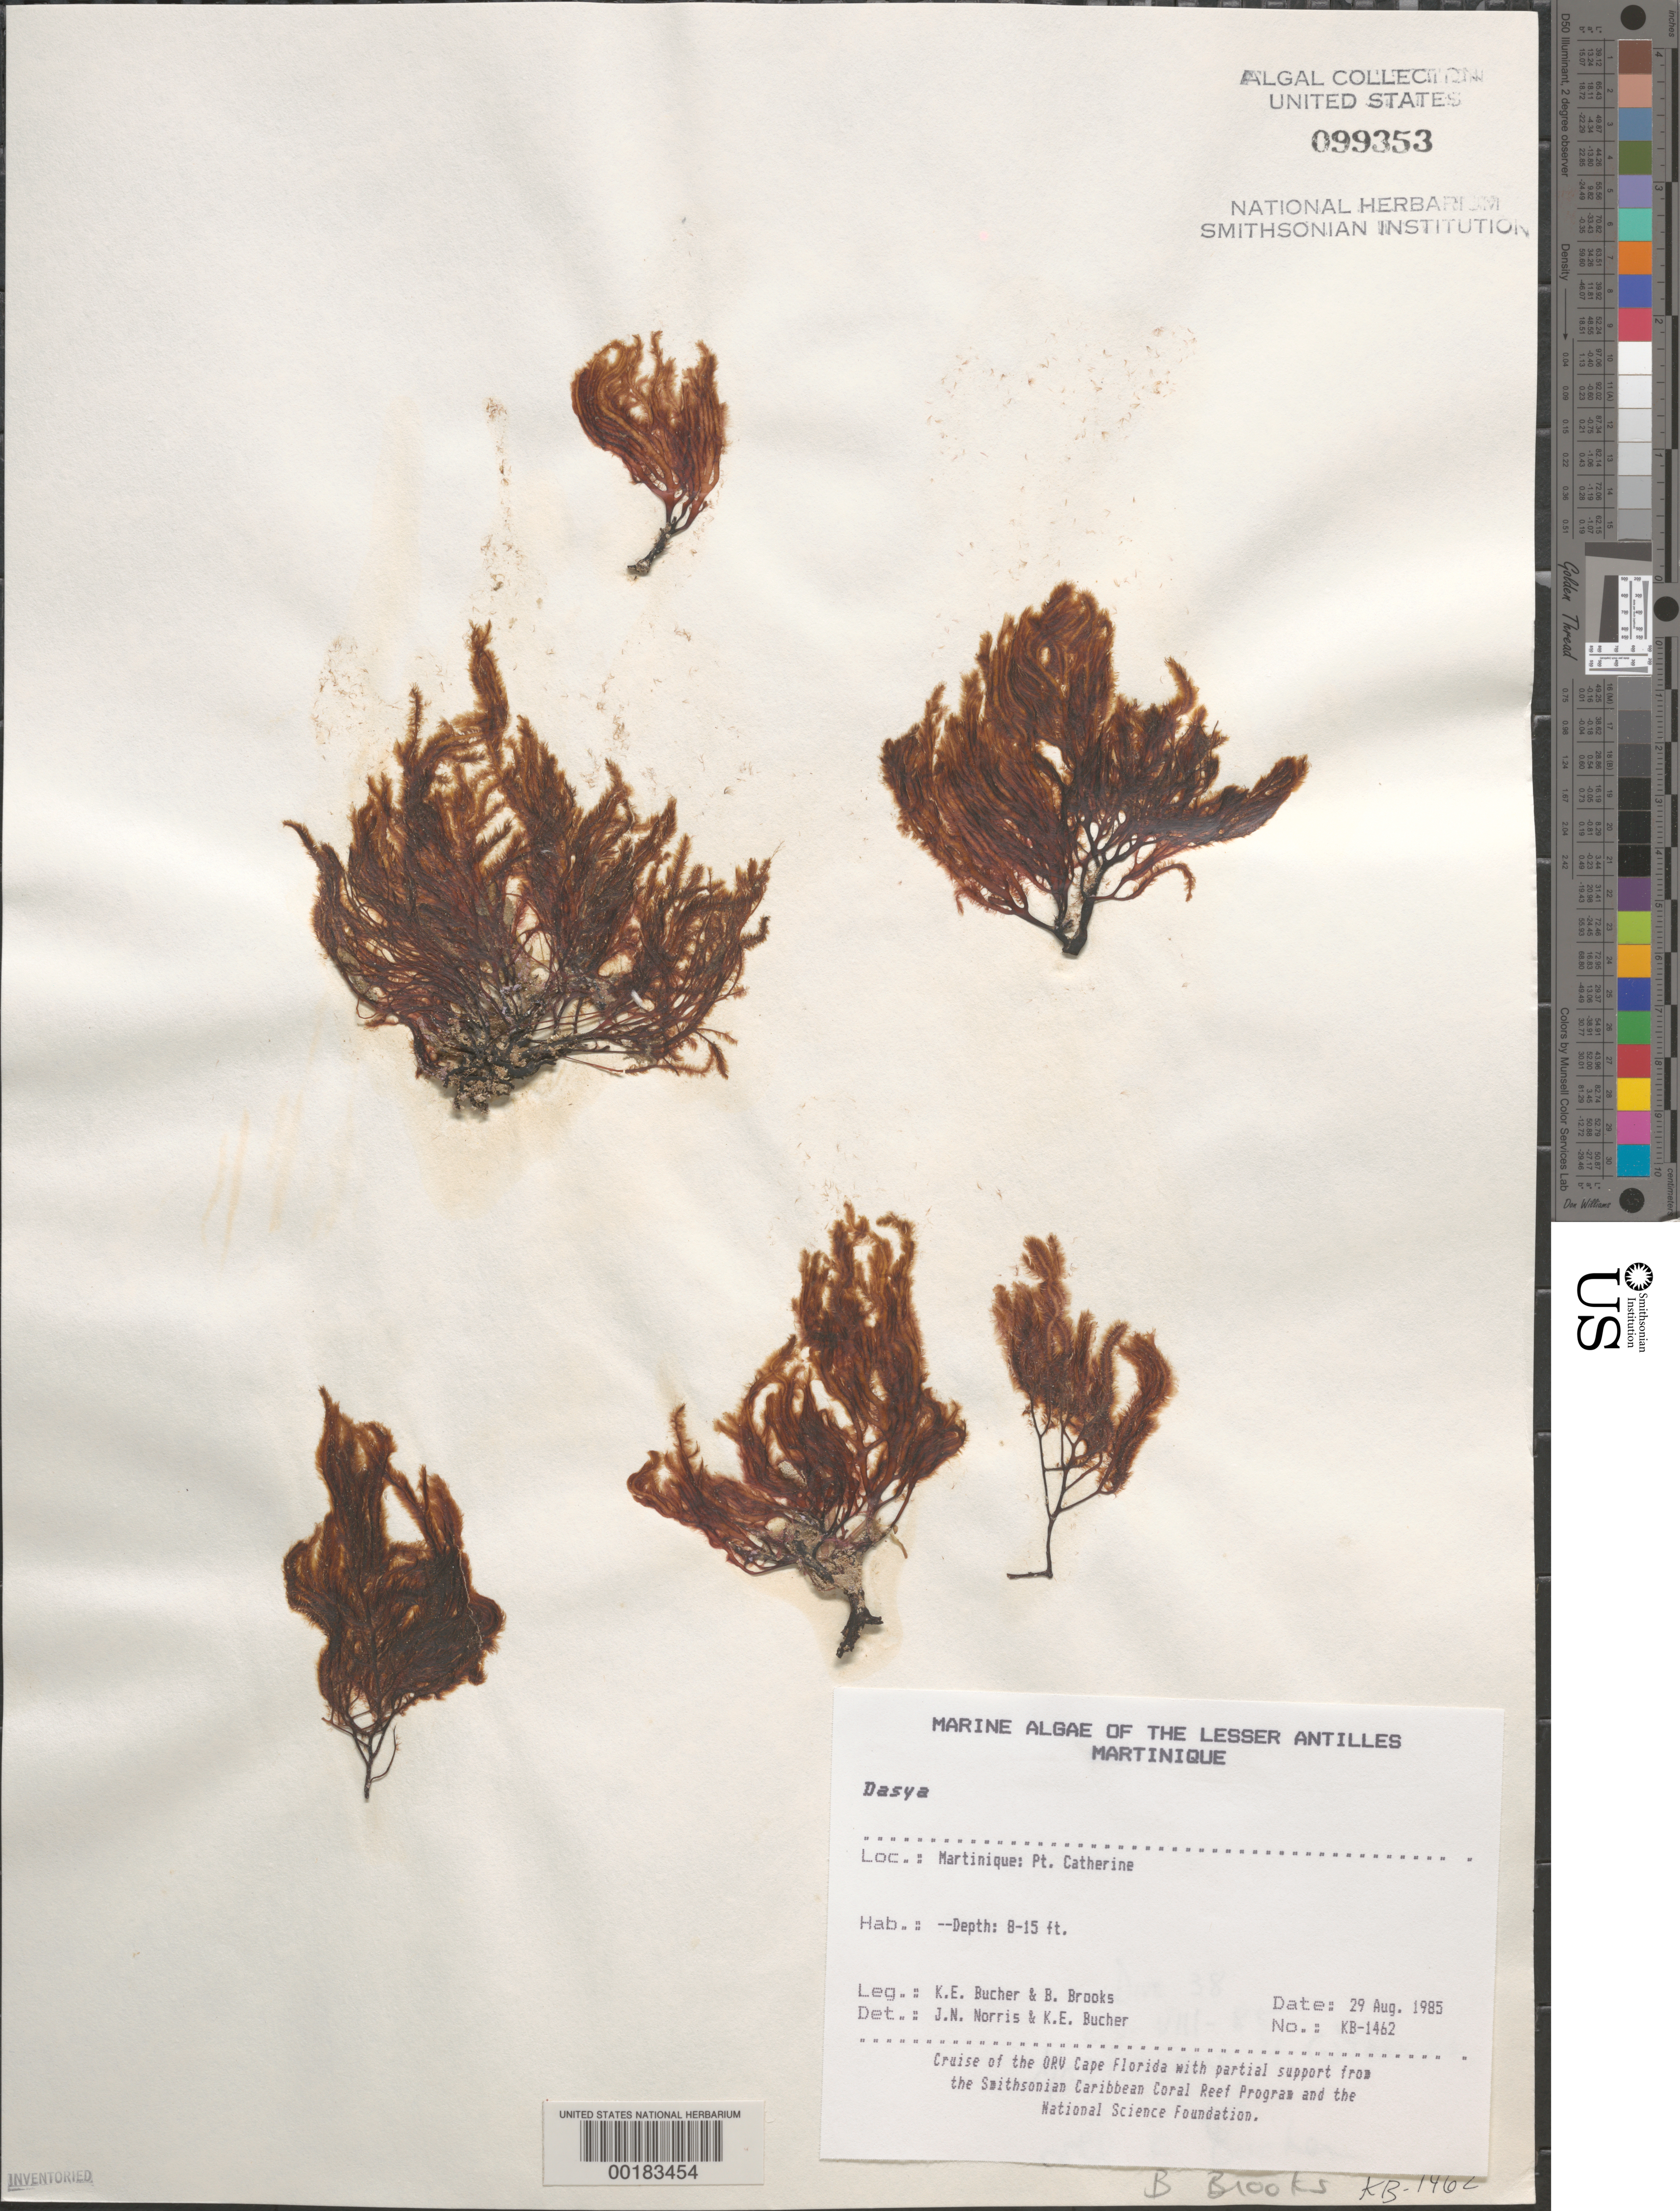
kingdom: Plantae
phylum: Rhodophyta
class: Florideophyceae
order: Ceramiales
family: Dasyaceae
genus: Dasya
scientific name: Dasya sp.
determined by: Norris, J. N.; Bucher, K. E.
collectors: K. E. Bucher & B. Brooks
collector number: Kb-1462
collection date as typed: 29 Aug 1985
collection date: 1985-08-29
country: Martinique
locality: Pointe Catherine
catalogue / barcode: US 99353